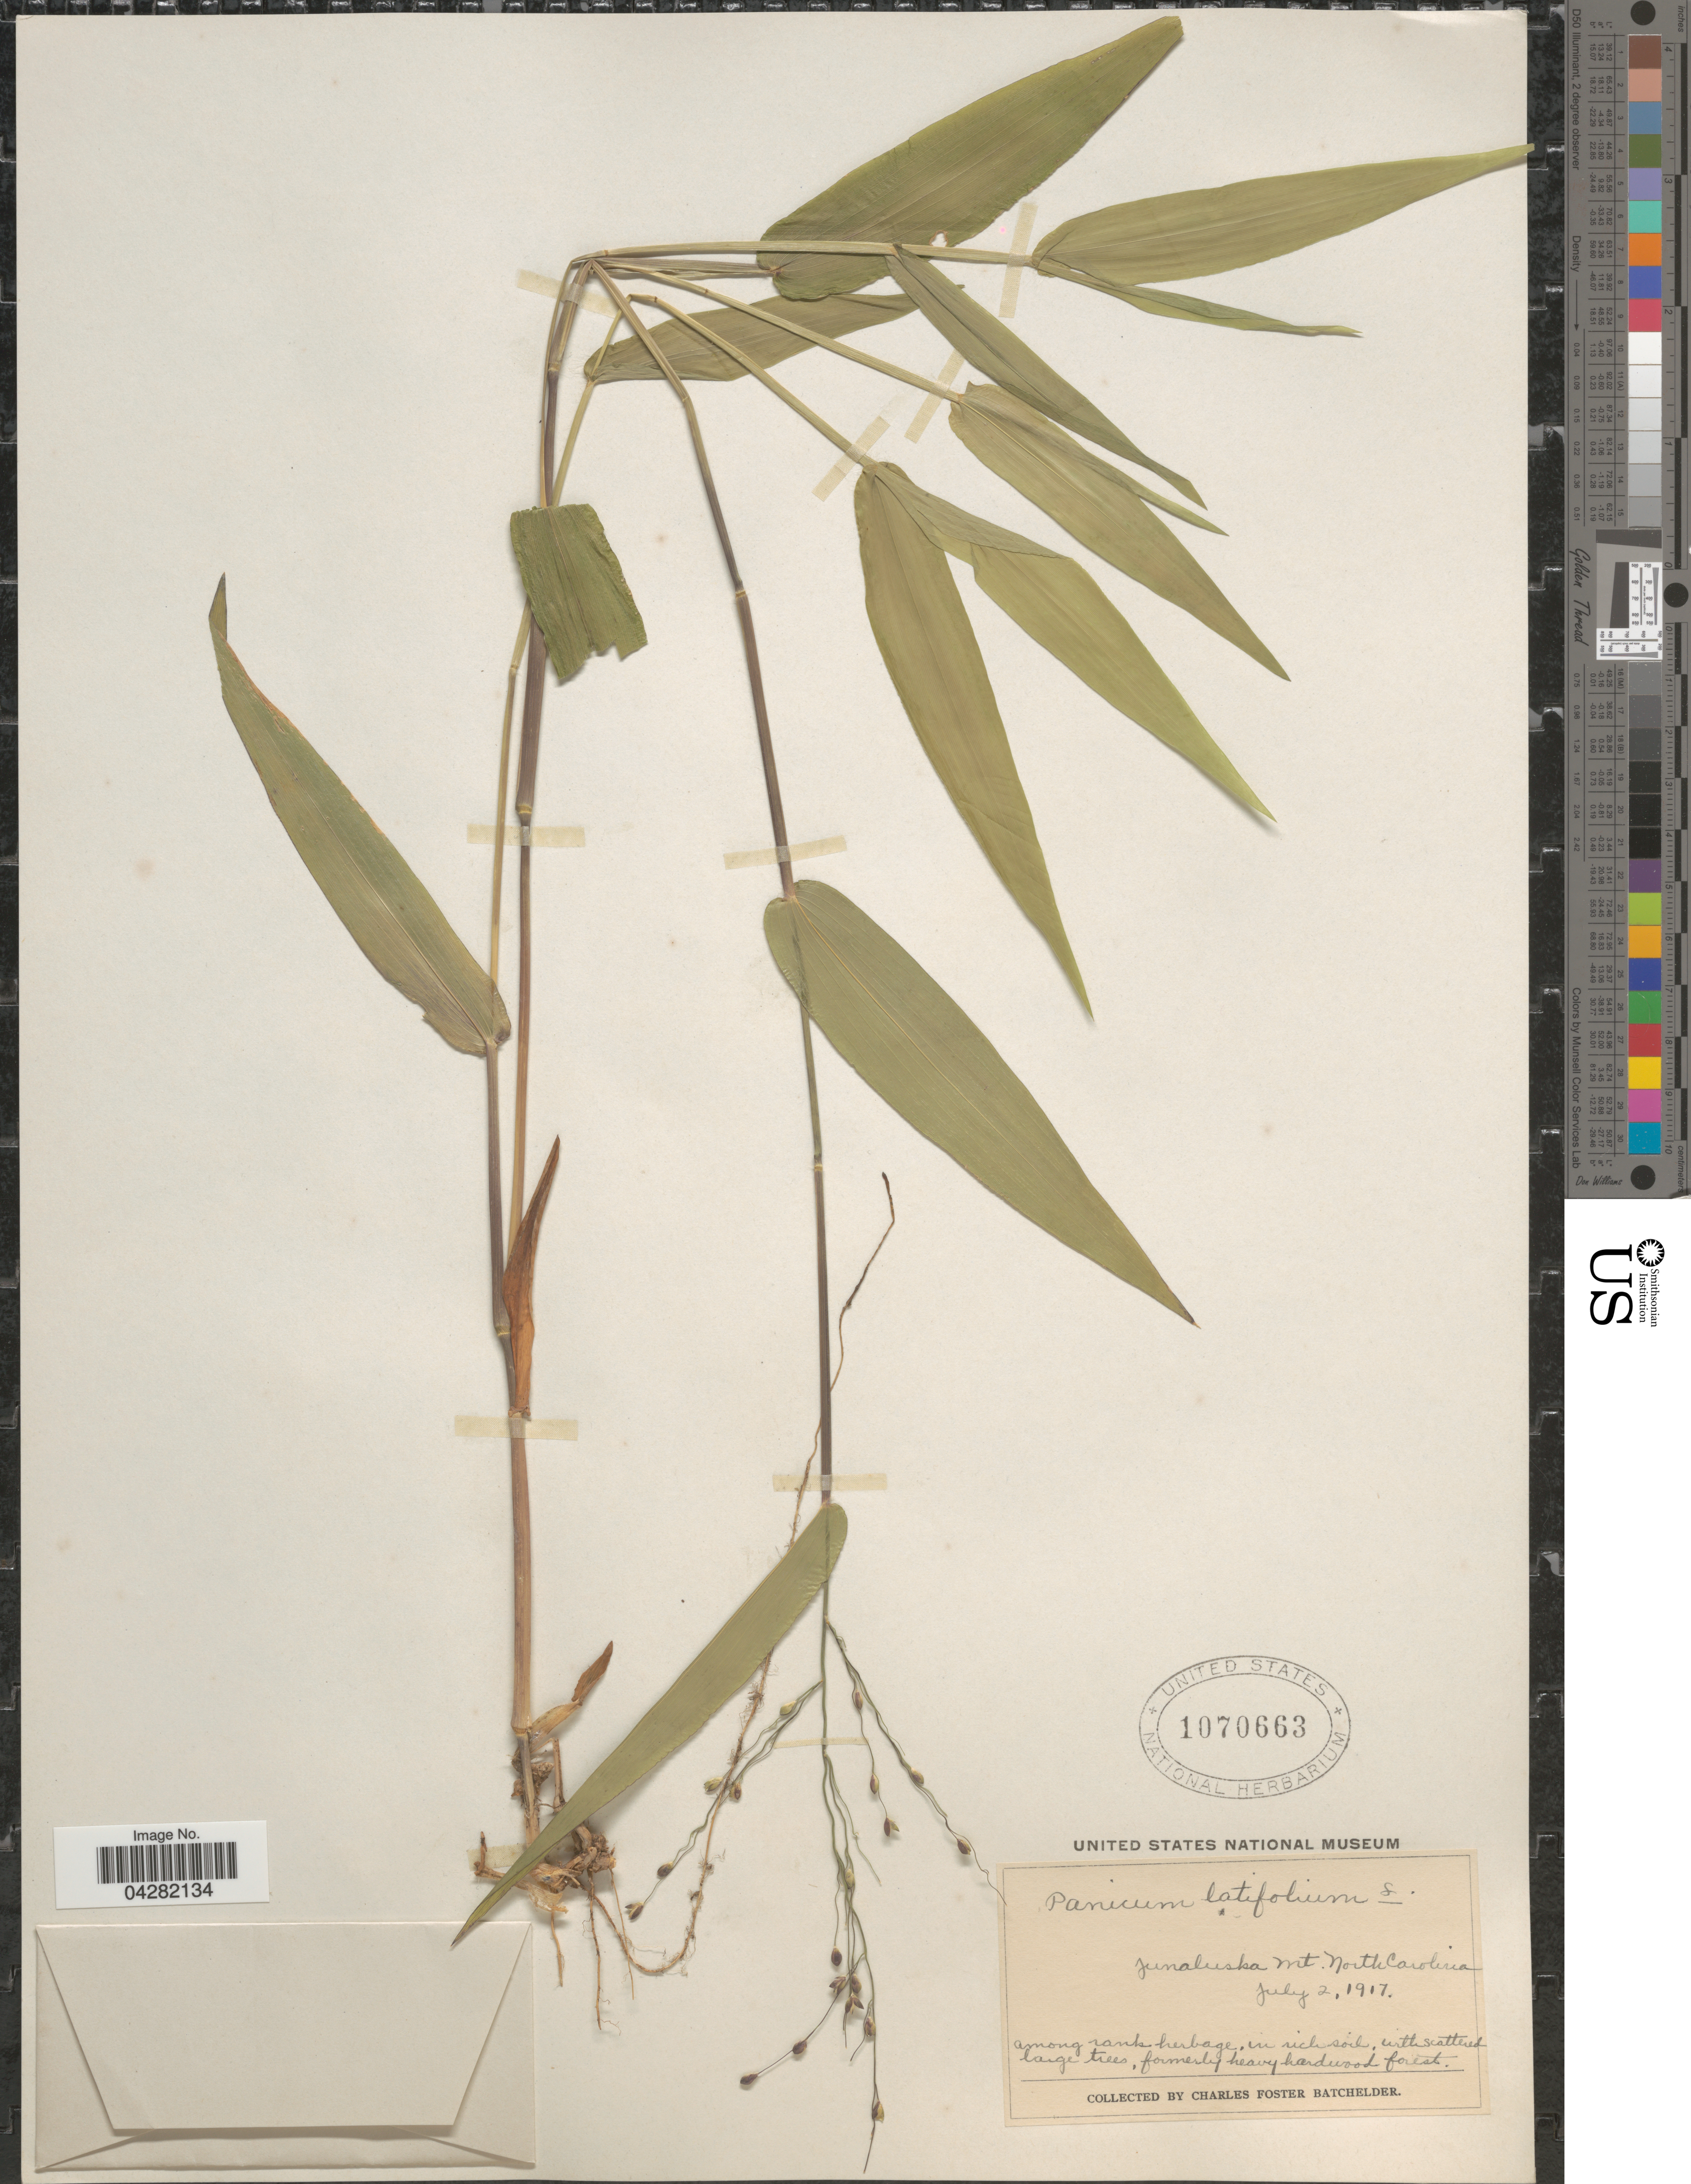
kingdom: Plantae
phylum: Tracheophyta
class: Liliopsida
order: Poales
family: Poaceae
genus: Dichanthelium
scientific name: Dichanthelium latifolium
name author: (L.) Harvill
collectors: C. Batchelder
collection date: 1917-07-02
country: United States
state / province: North Carolina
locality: Junaluska Mt.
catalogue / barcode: US 1070663